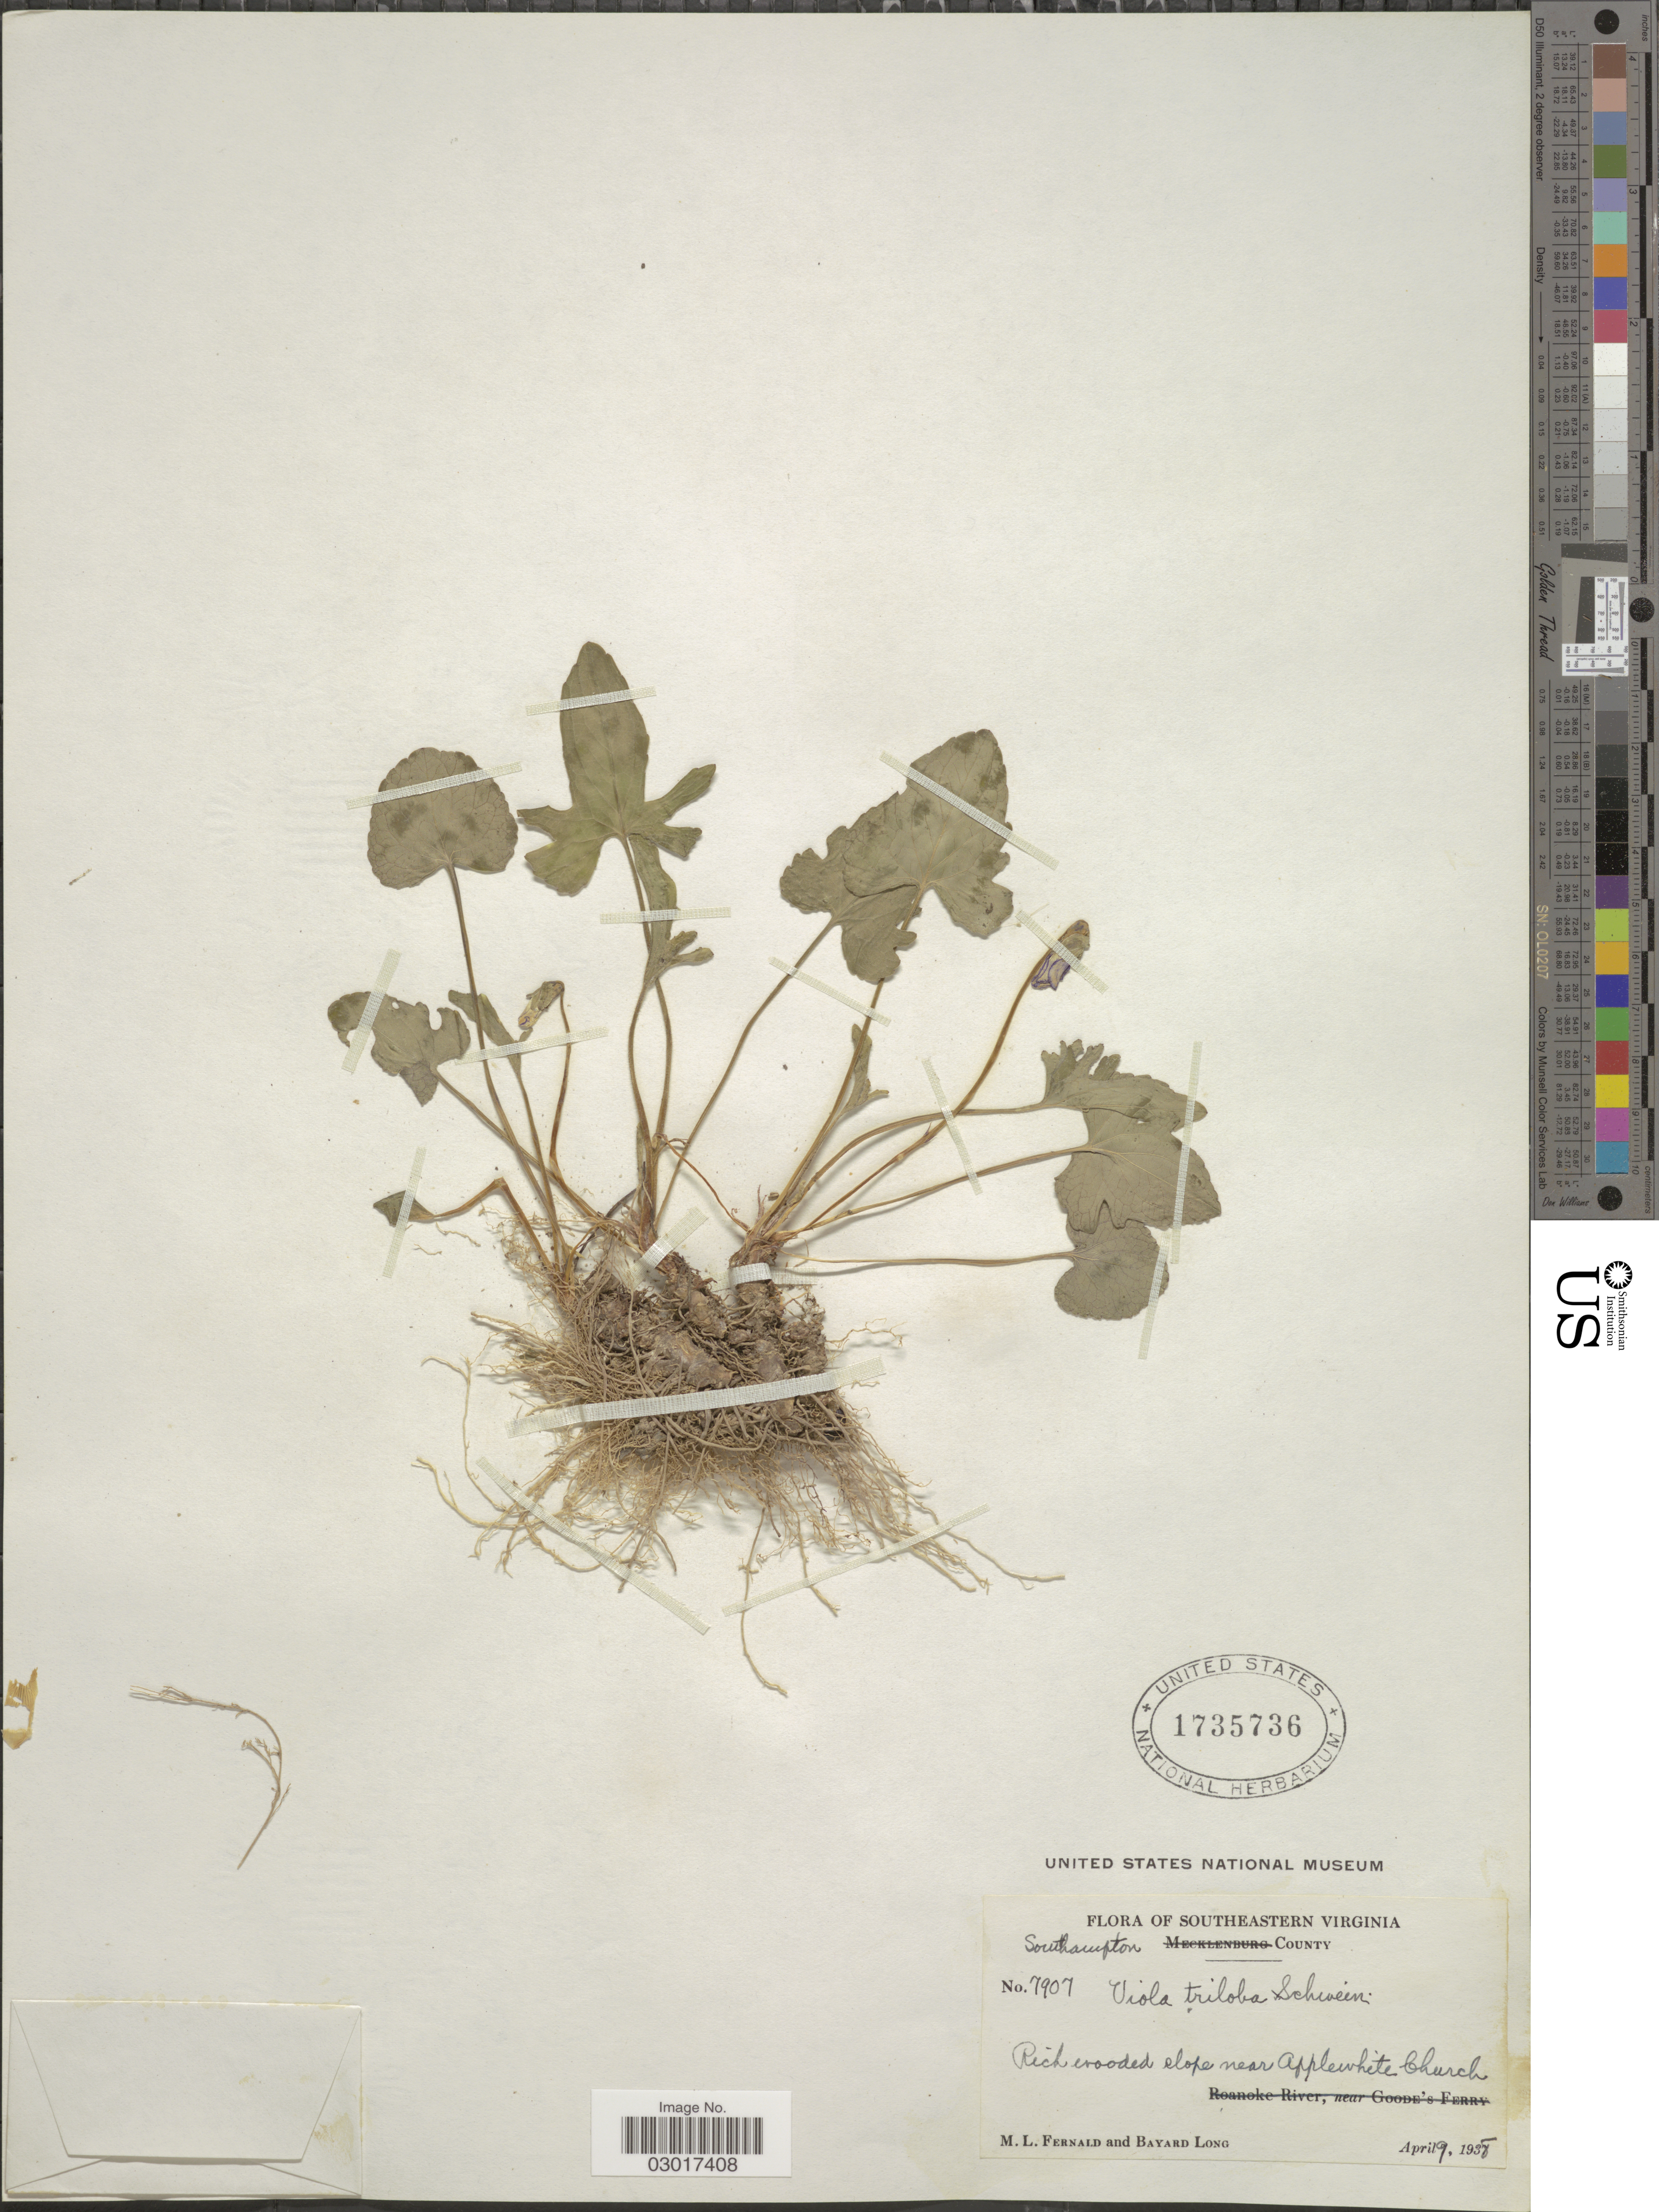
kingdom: Plantae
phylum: Tracheophyta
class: Magnoliopsida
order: Malpighiales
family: Violaceae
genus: Viola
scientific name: Viola triloba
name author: Schwein.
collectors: M. L. Fernald & B. Long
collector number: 7907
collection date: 1938-04-09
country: United States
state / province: Virginia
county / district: Southampton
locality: Southeastern Virginia, Southampton County, Rich wooded slope near Applewhite Church.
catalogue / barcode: US 1735736